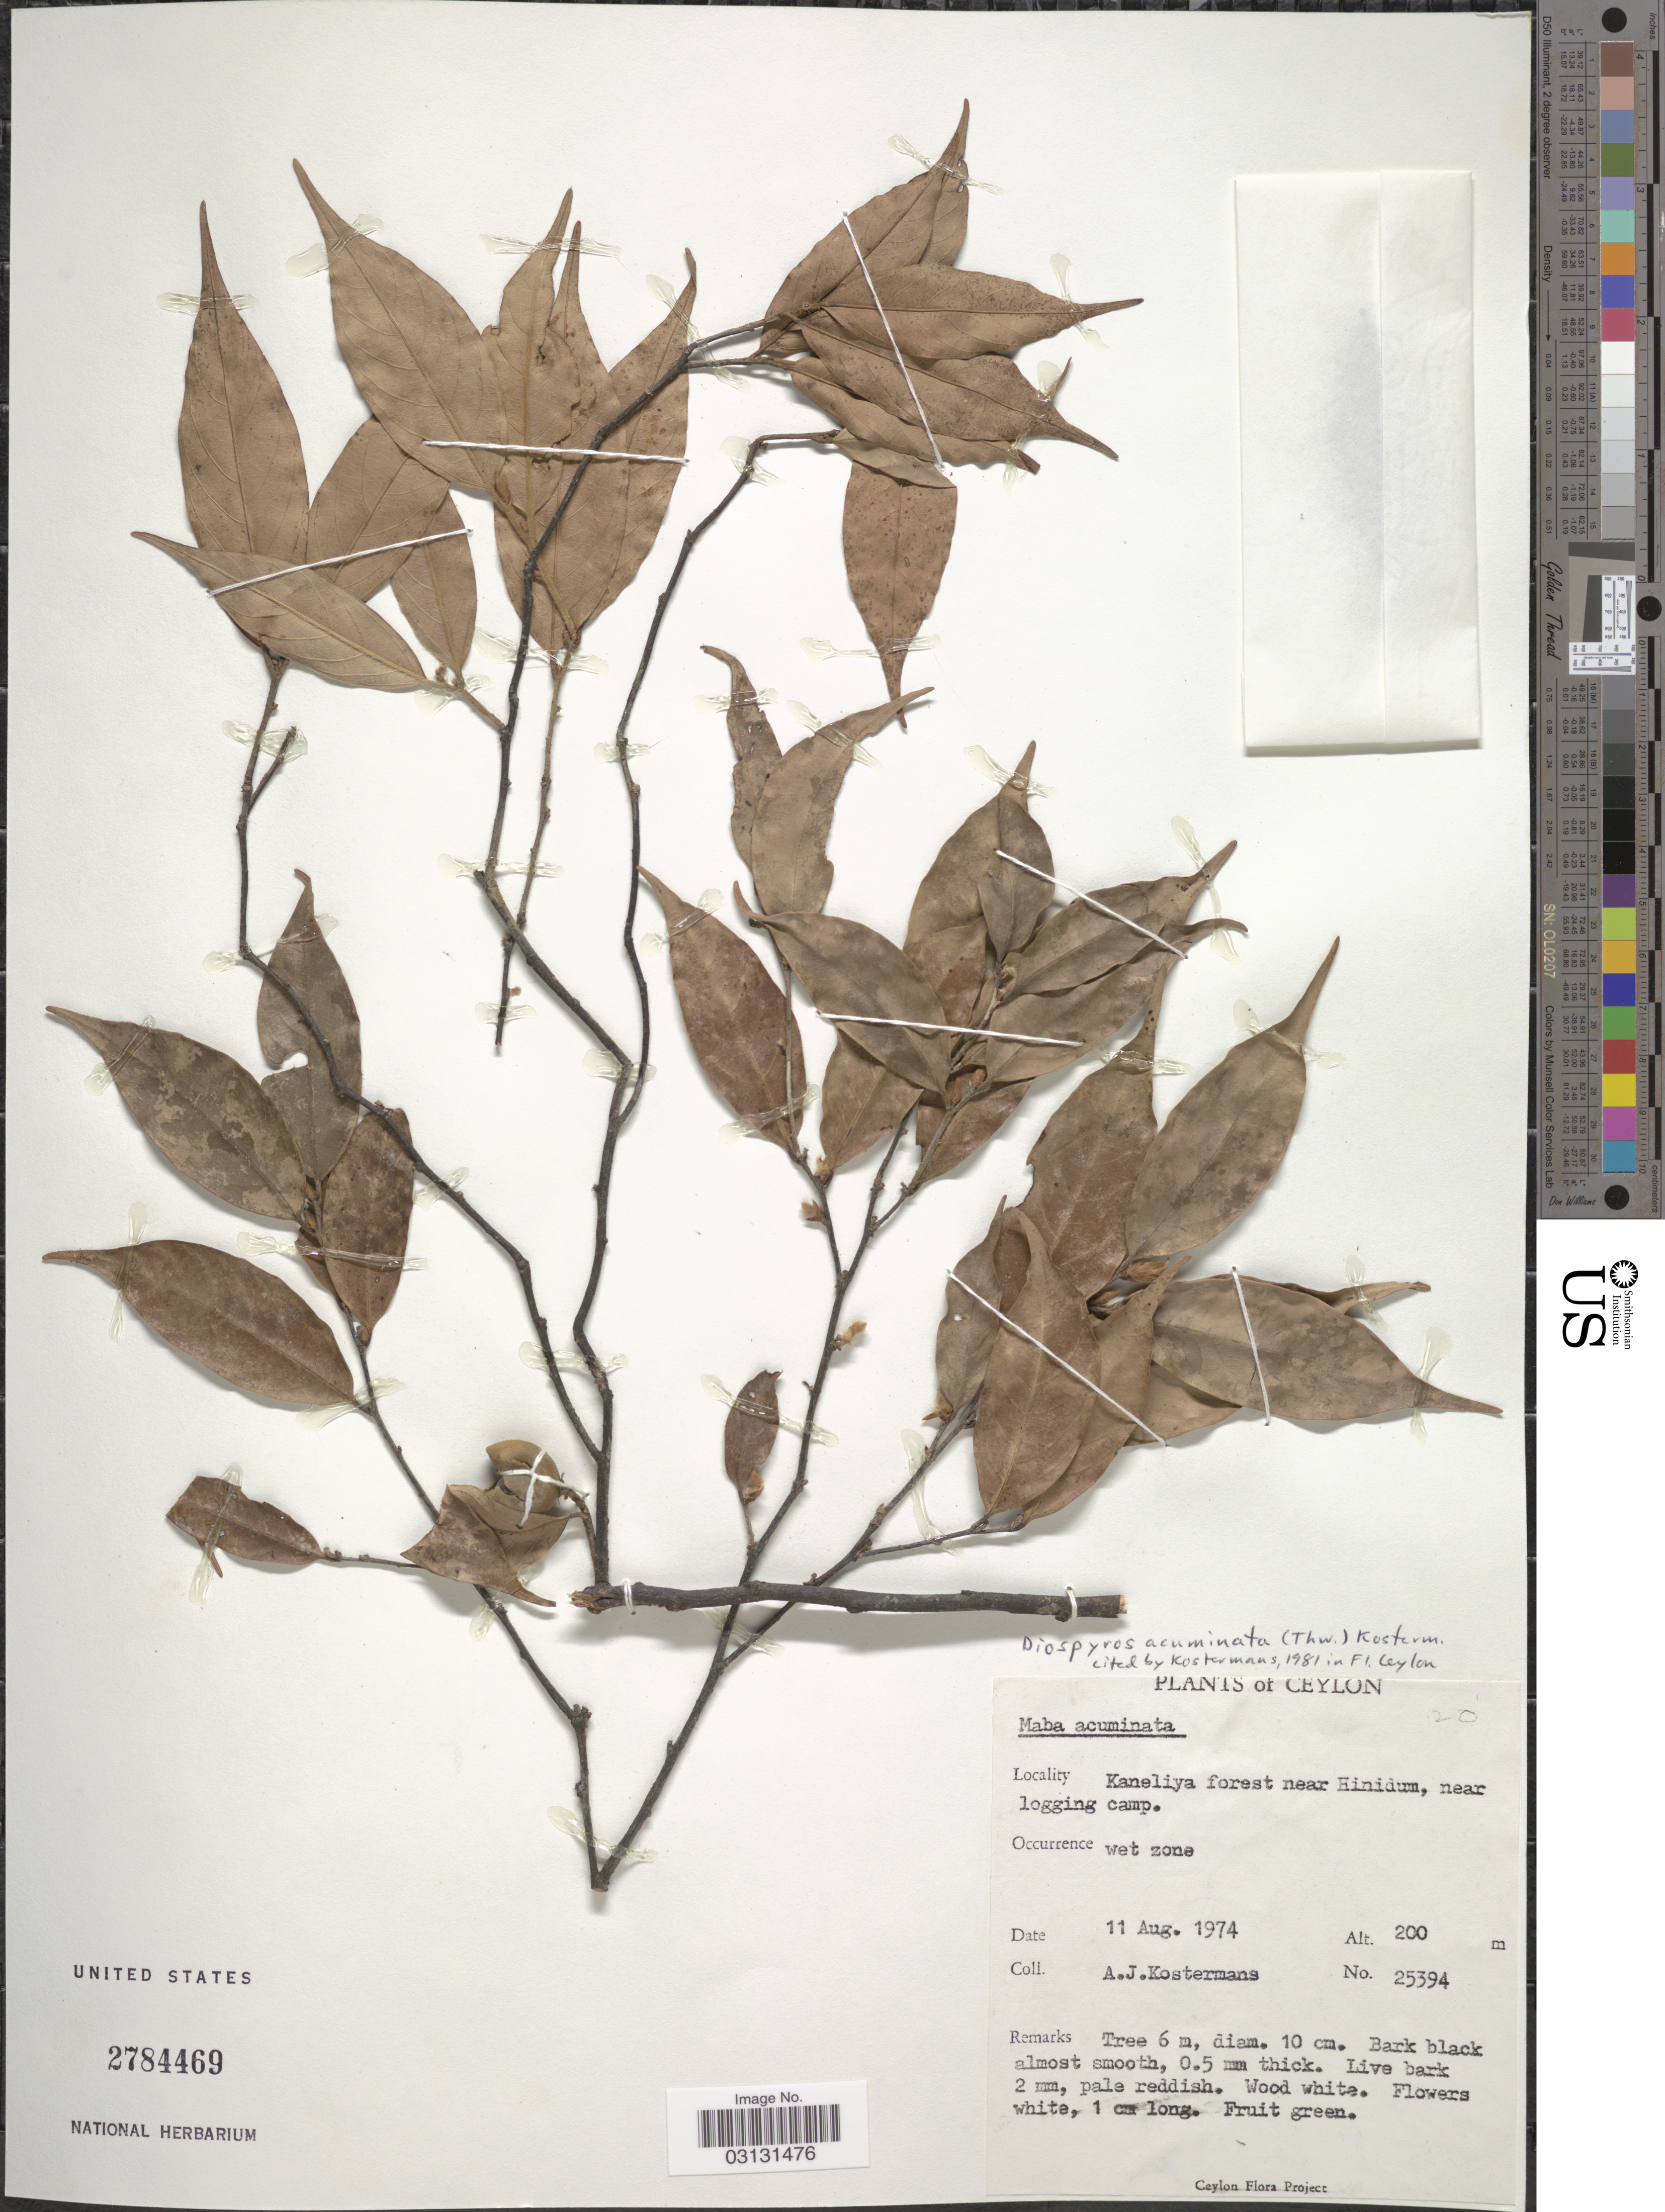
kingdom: Plantae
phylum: Tracheophyta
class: Magnoliopsida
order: Ericales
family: Ebenaceae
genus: Diospyros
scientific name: Diospyros acuminata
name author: (Thwaites) Kosterm.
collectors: A. J. G. Kostermans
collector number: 25394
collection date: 1974-08-11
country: Sri Lanka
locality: Ceylon. Kaneliya forest near Hinidum, near logging camp.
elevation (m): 200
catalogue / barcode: US 2784469